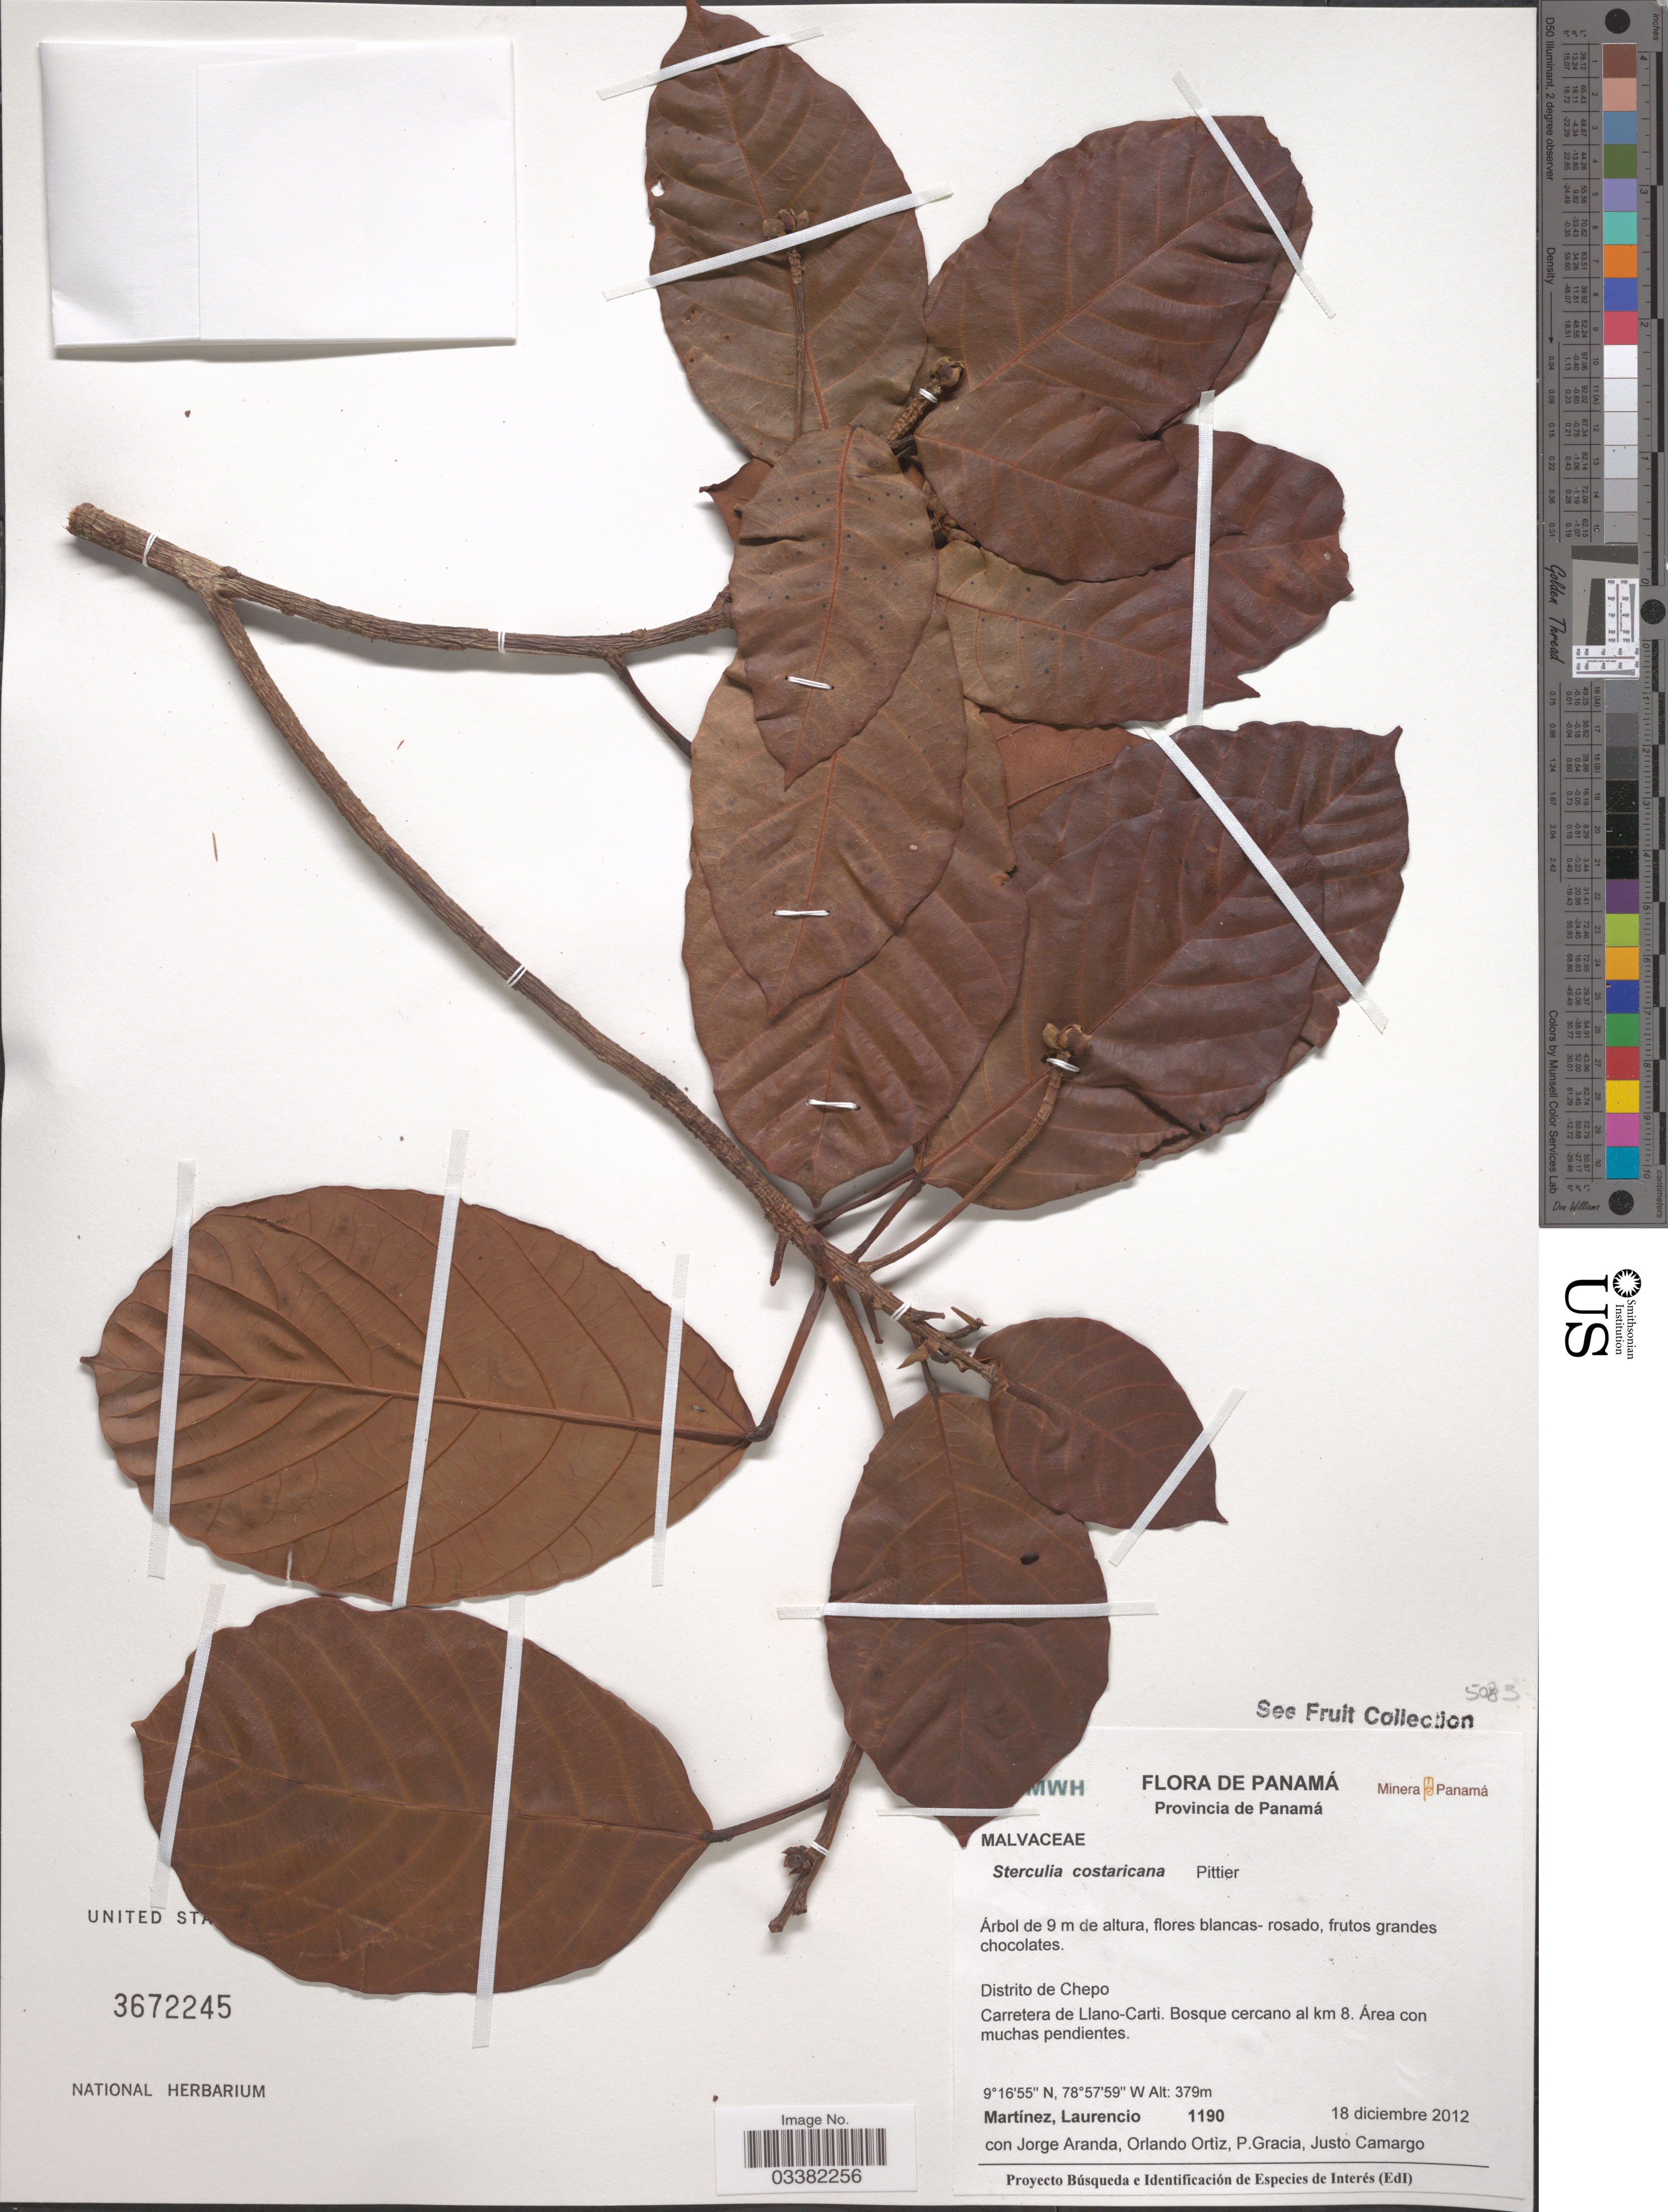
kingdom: Plantae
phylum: Tracheophyta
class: Magnoliopsida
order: Malvales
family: Malvaceae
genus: Sterculia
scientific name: Sterculia costaricana var. costaricana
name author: Pittier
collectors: L. Martinez, J. Aranda, O. O. Ortiz, P. Gracia & J. Camargo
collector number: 1190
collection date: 2012-12-18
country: Panama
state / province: Panamá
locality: Distrito de Chepo. Carretera de Llano-Carti. Bosque cercano al km 8. Área con muchas pendientes.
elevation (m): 379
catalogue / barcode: US 3672245